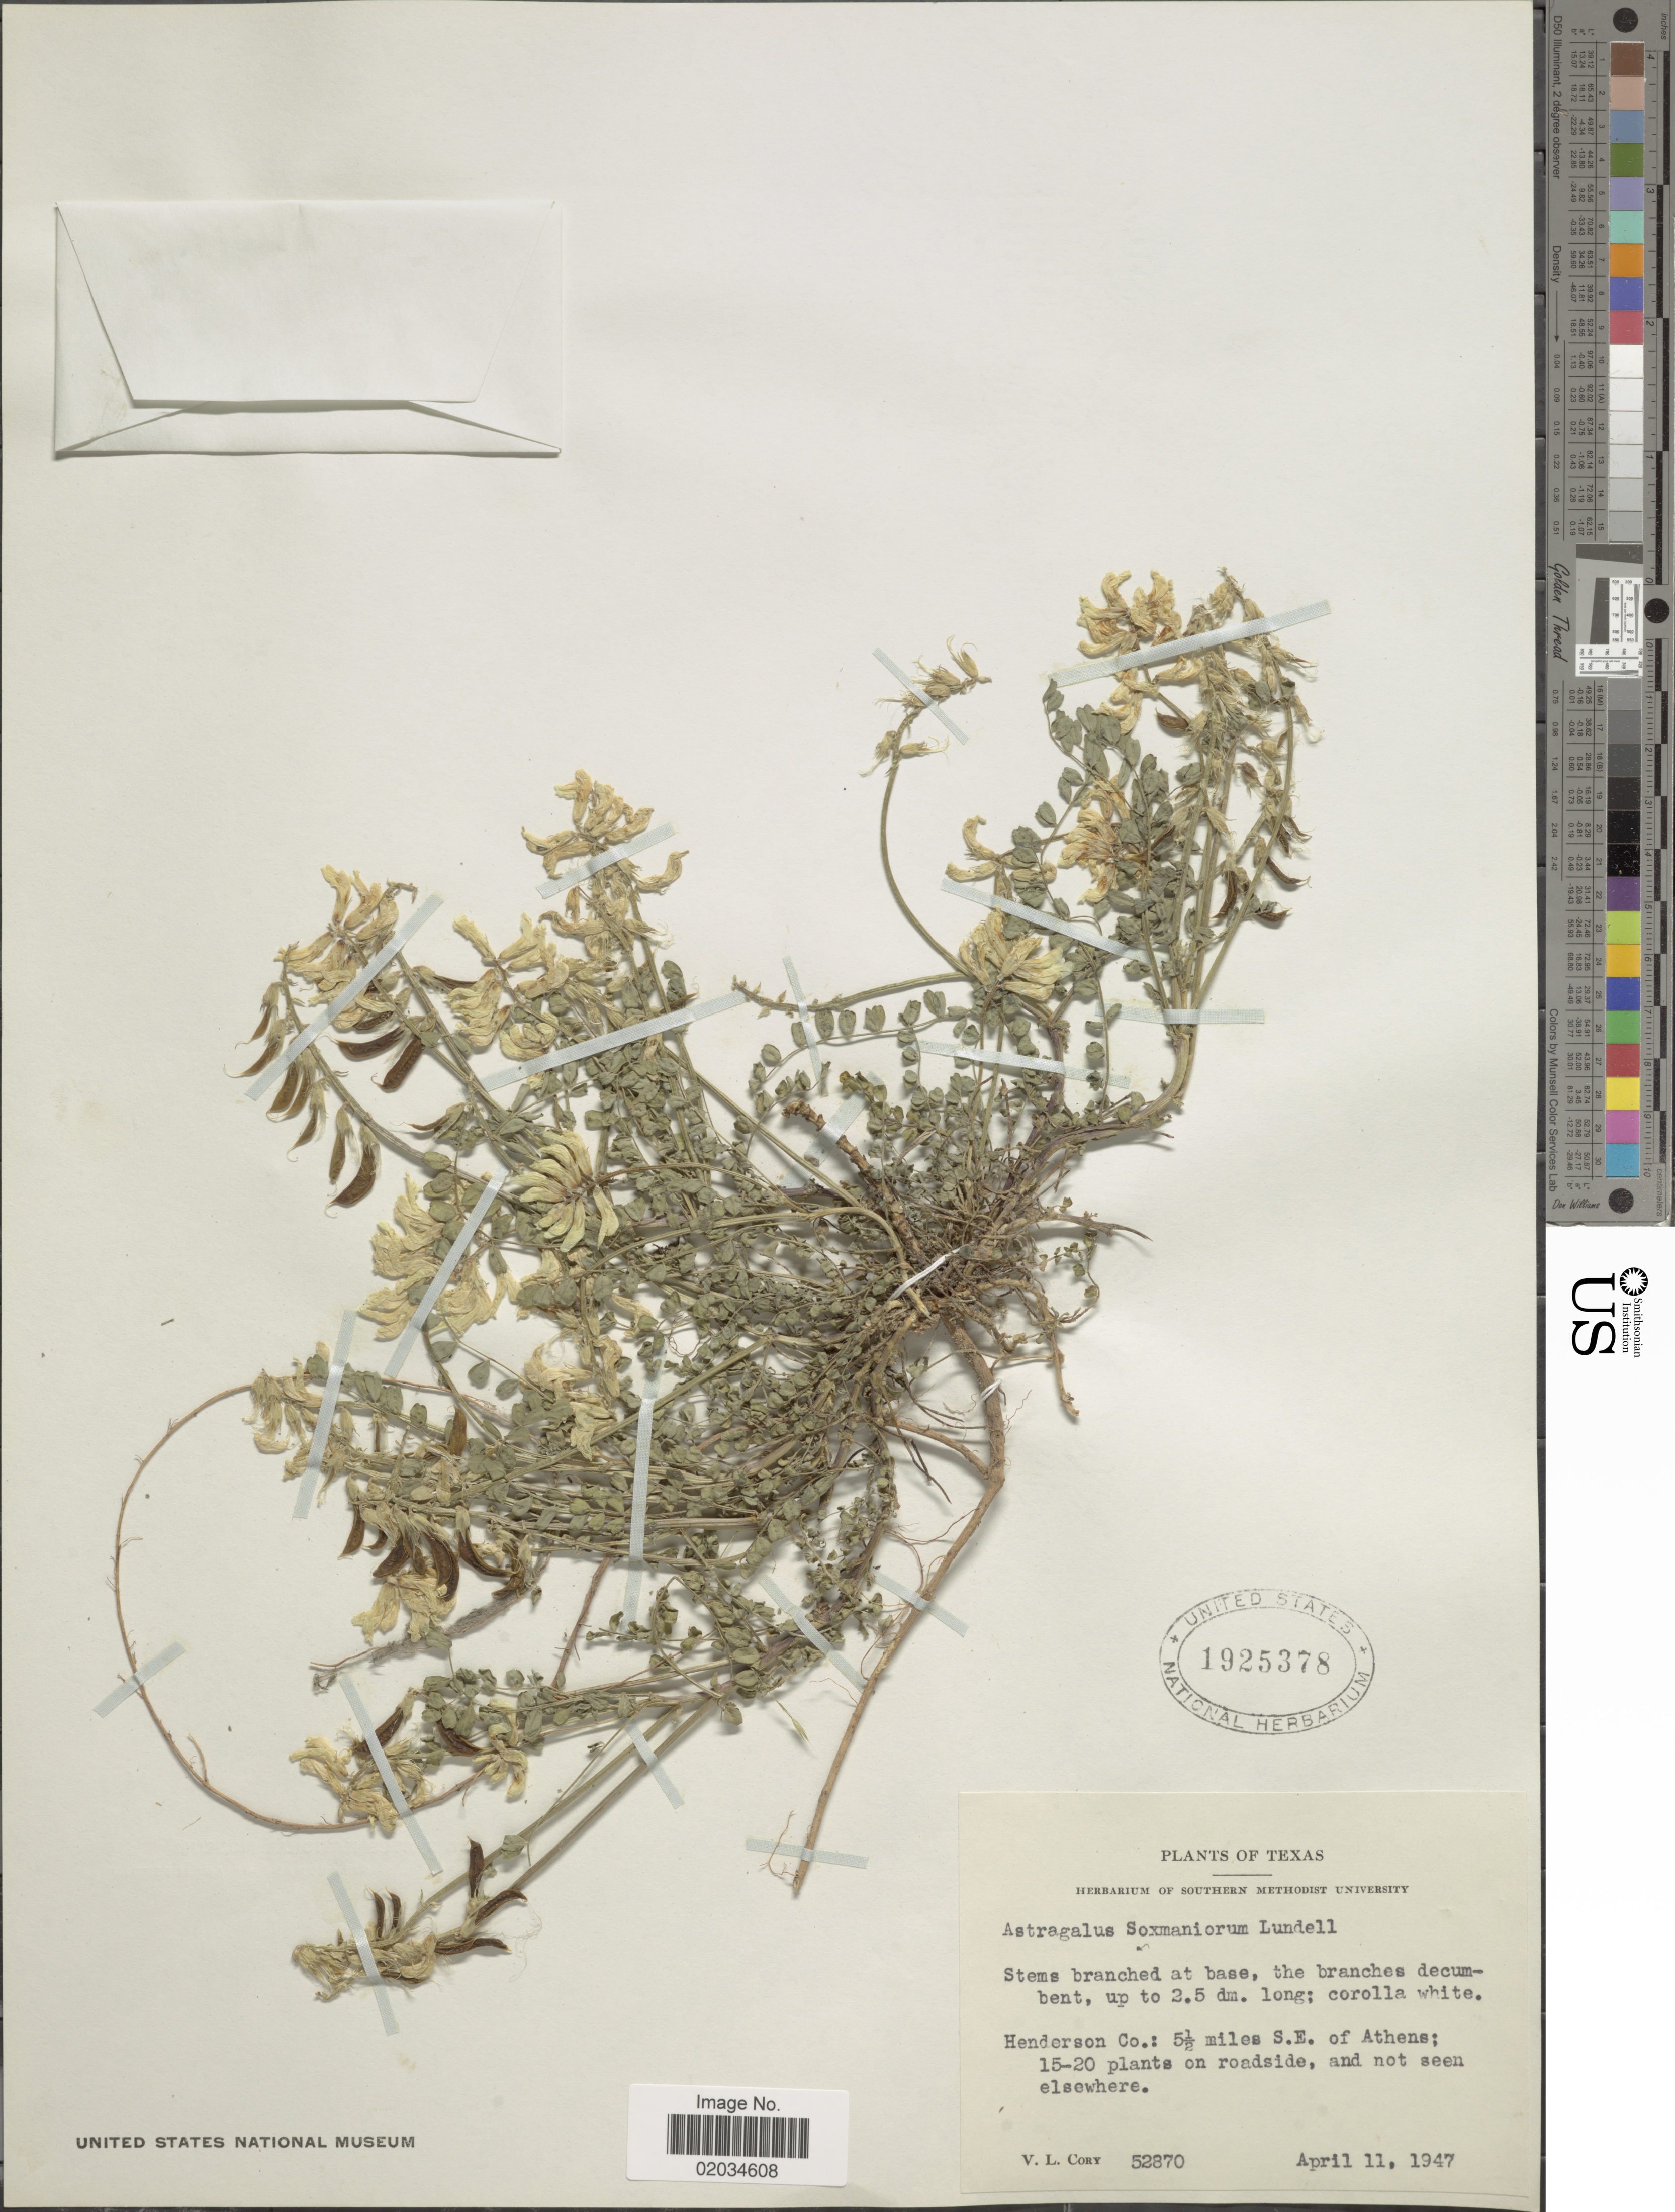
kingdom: Plantae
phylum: Tracheophyta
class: Magnoliopsida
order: Fabales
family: Fabaceae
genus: Astragalus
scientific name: Astragalus soxmaniorum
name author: Lundell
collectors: V. Cory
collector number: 52870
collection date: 1947-04-11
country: United States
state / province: Texas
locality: Henderson Co.: 5 1/2 miles S.E. of Athens; 15-20 plants on roadside.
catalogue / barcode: US 1925378